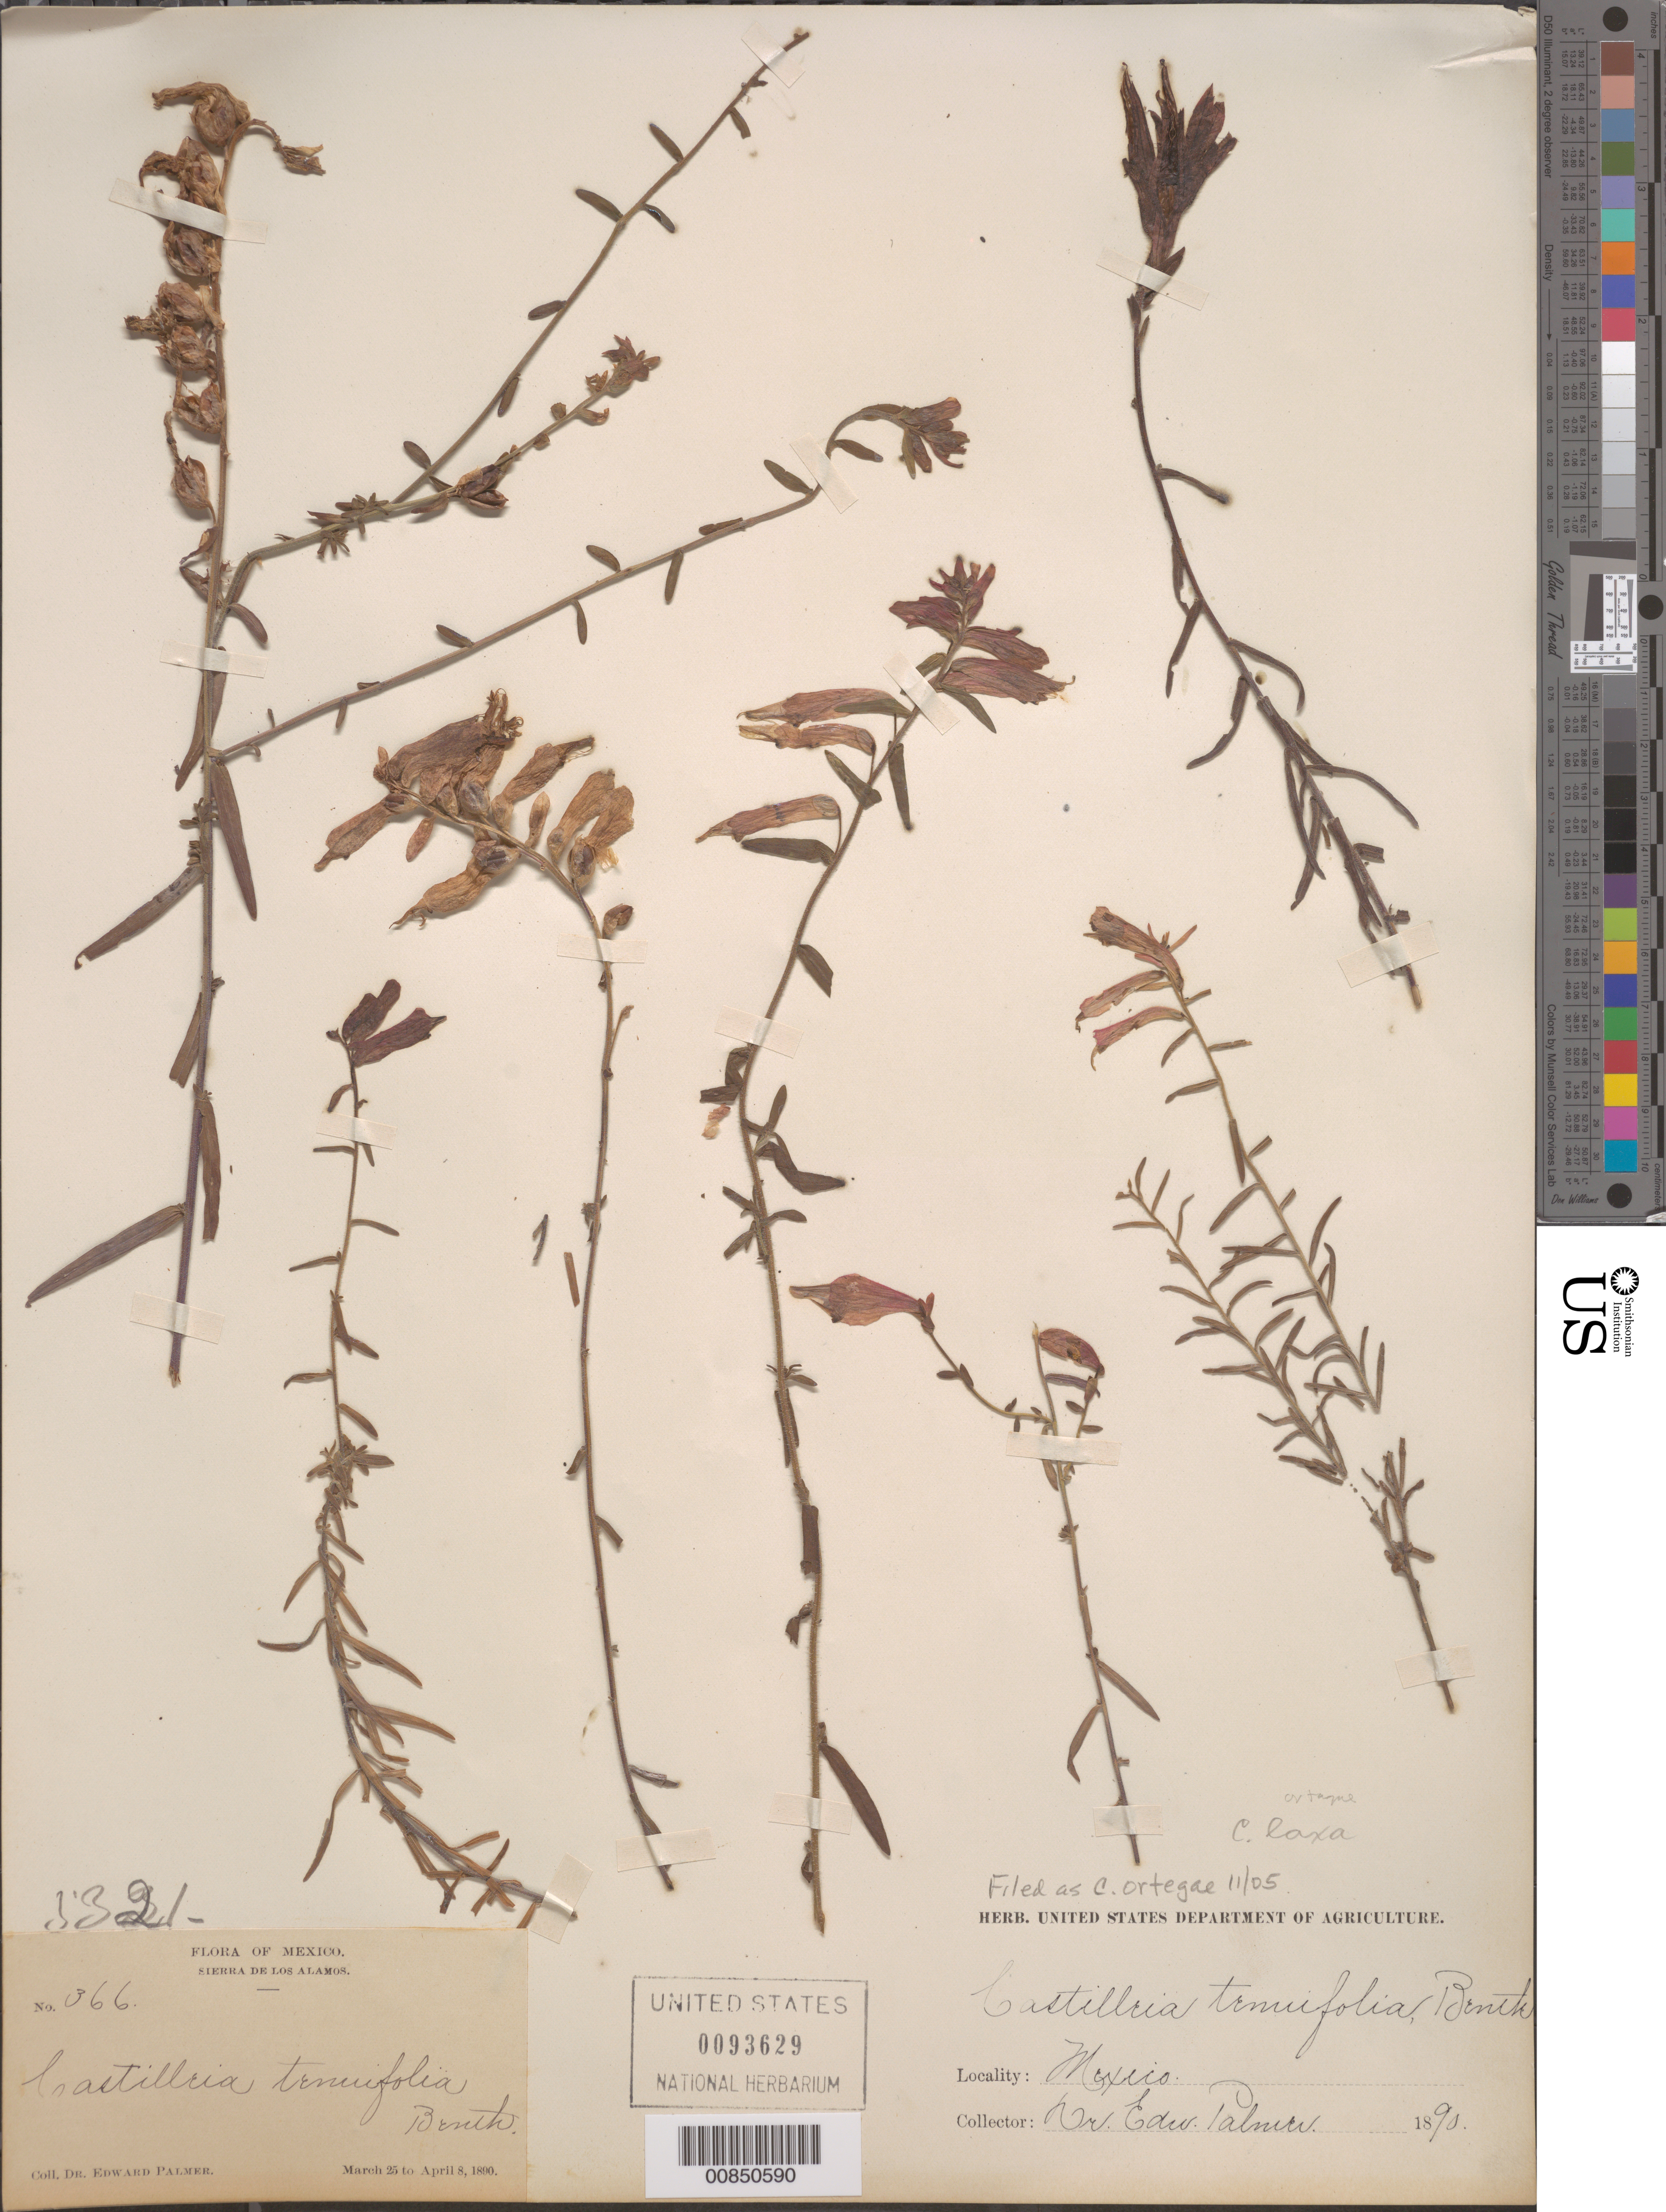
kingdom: Plantae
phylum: Tracheophyta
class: Magnoliopsida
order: Lamiales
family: Orobanchaceae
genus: Castilleja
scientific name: Castilleja ortegae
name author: Standl.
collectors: E. Palmer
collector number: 366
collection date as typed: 25 Mar 1890 to 08 Apr 1890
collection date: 1890-03-25/1890-04-08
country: Mexico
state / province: Sonora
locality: Sierra de los Alamos, Sonora.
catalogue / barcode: US 93629